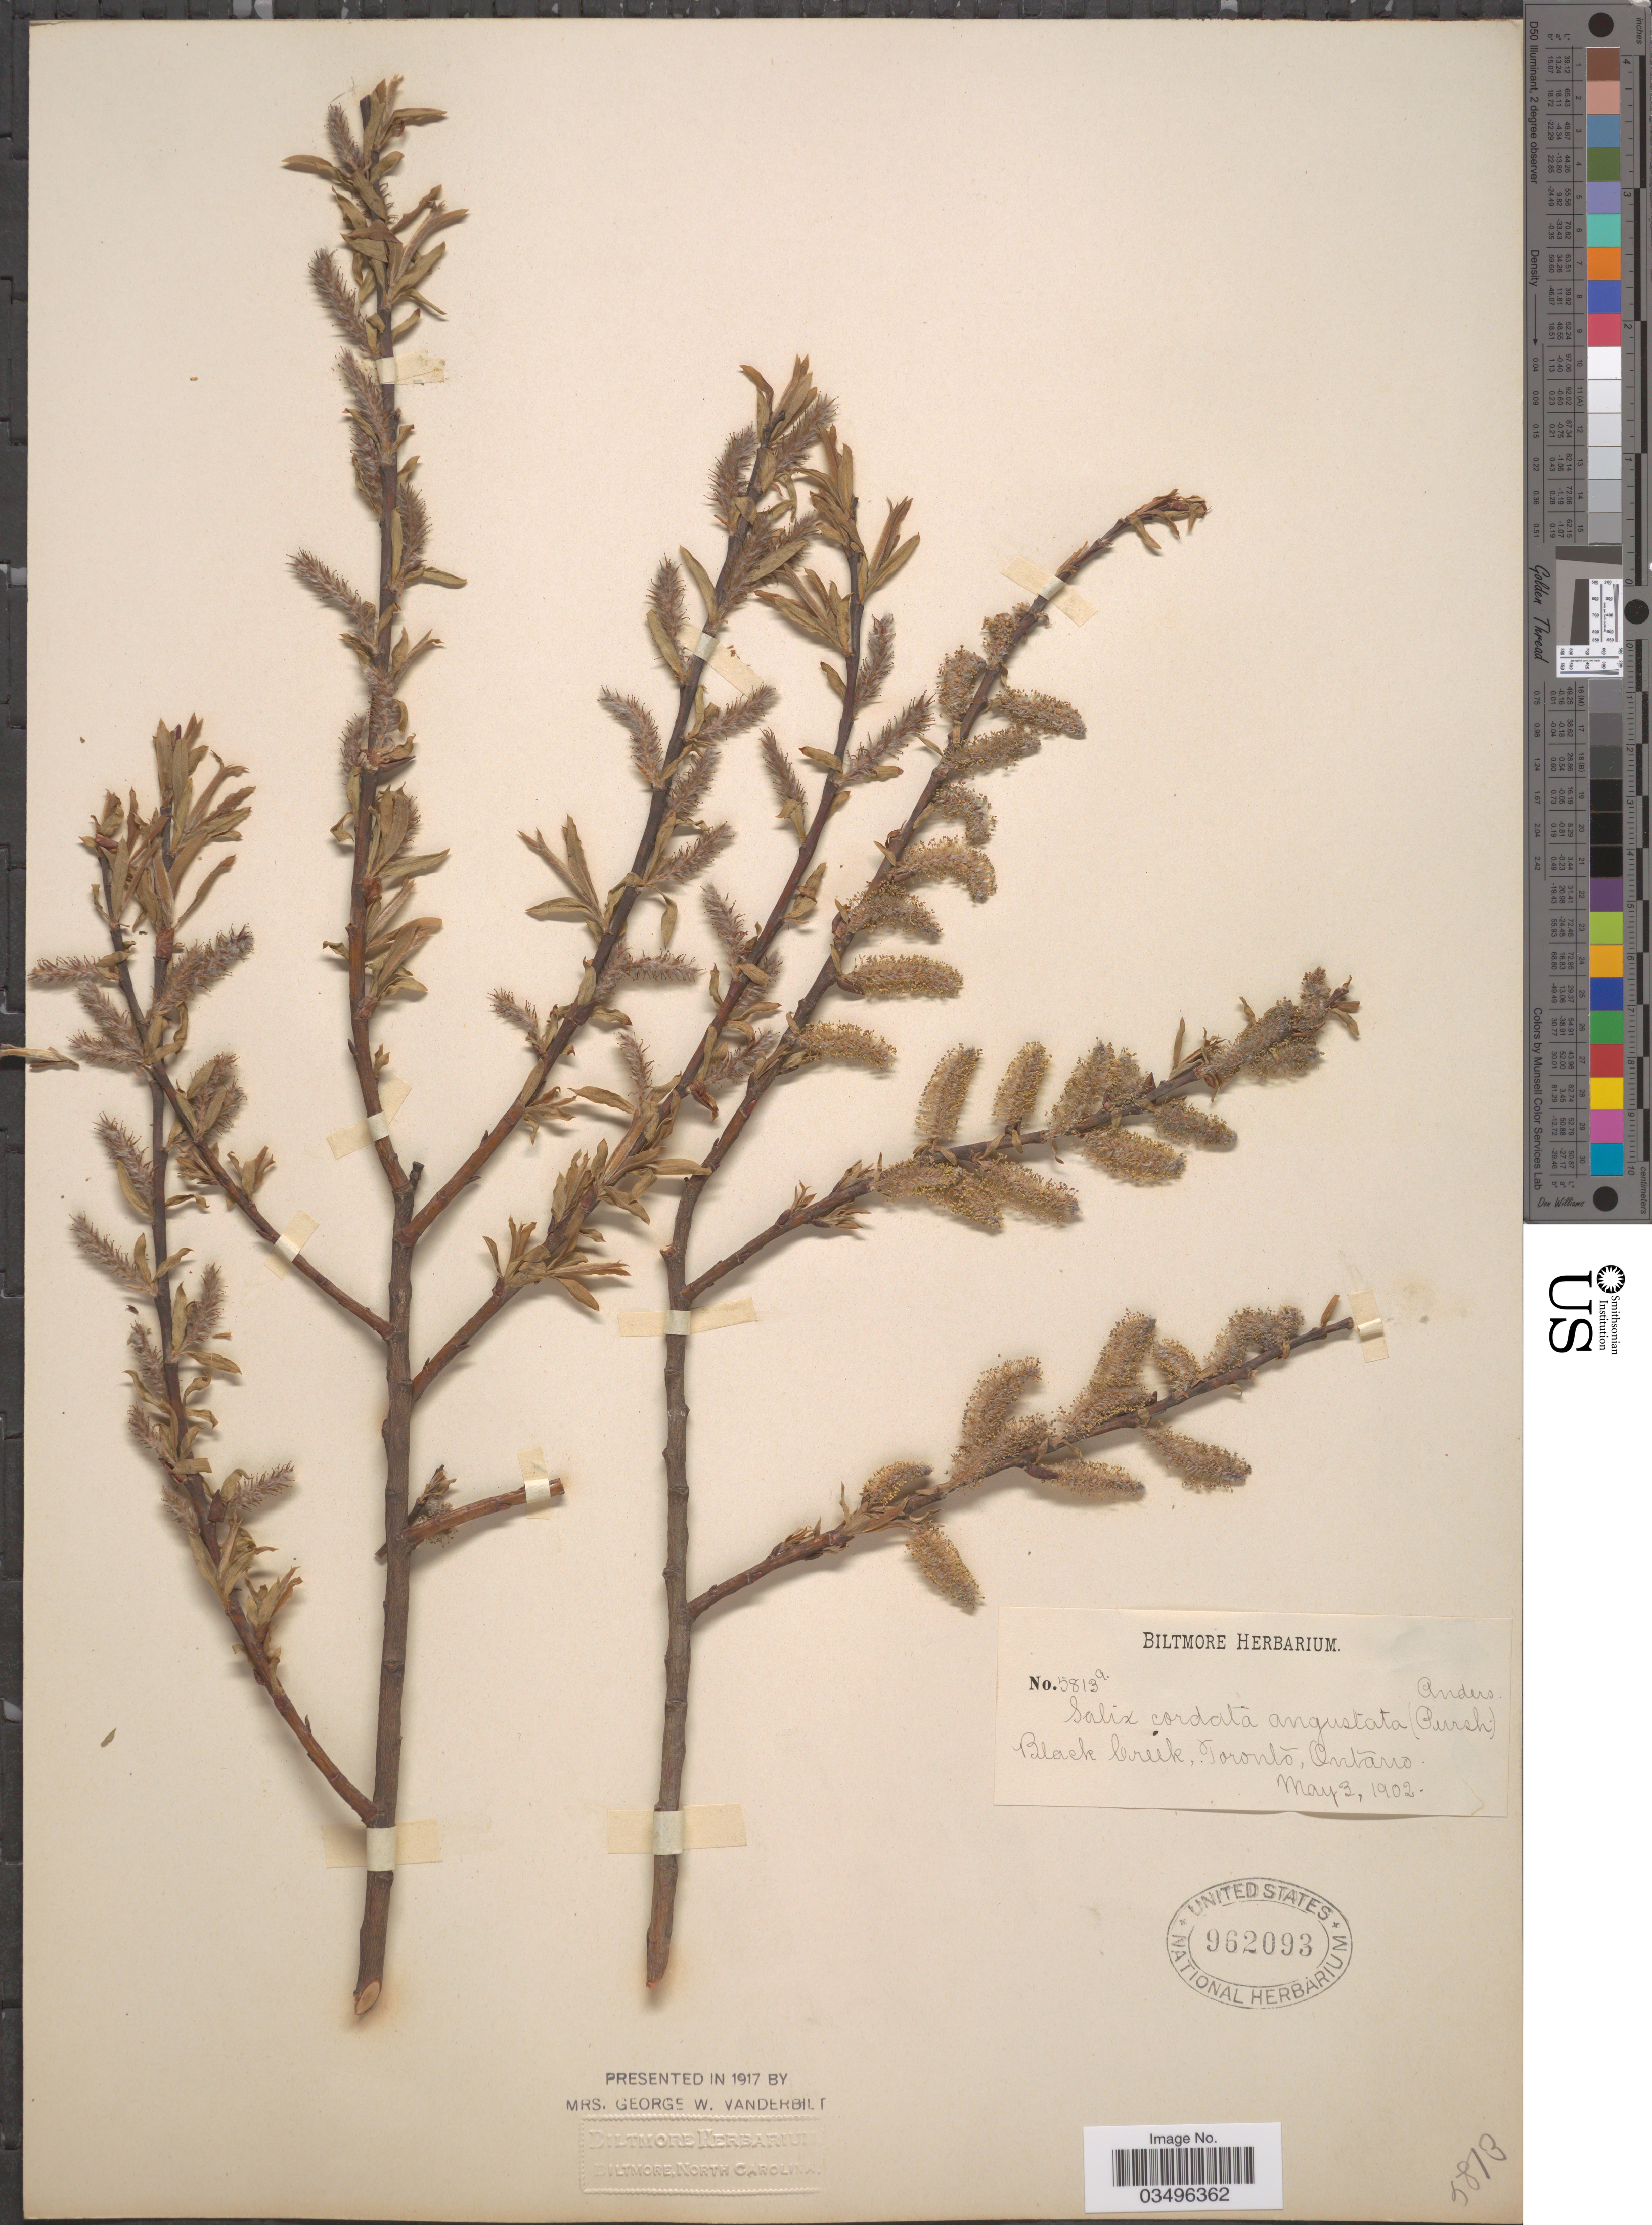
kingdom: Plantae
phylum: Tracheophyta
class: Magnoliopsida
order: Malpighiales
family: Salicaceae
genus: Salix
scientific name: Salix cordata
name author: Michx.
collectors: ex herb. Biltmore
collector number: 5813a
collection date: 1902-05-03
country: Canada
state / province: Ontario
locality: Black Creek. Toronto.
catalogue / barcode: US 962093